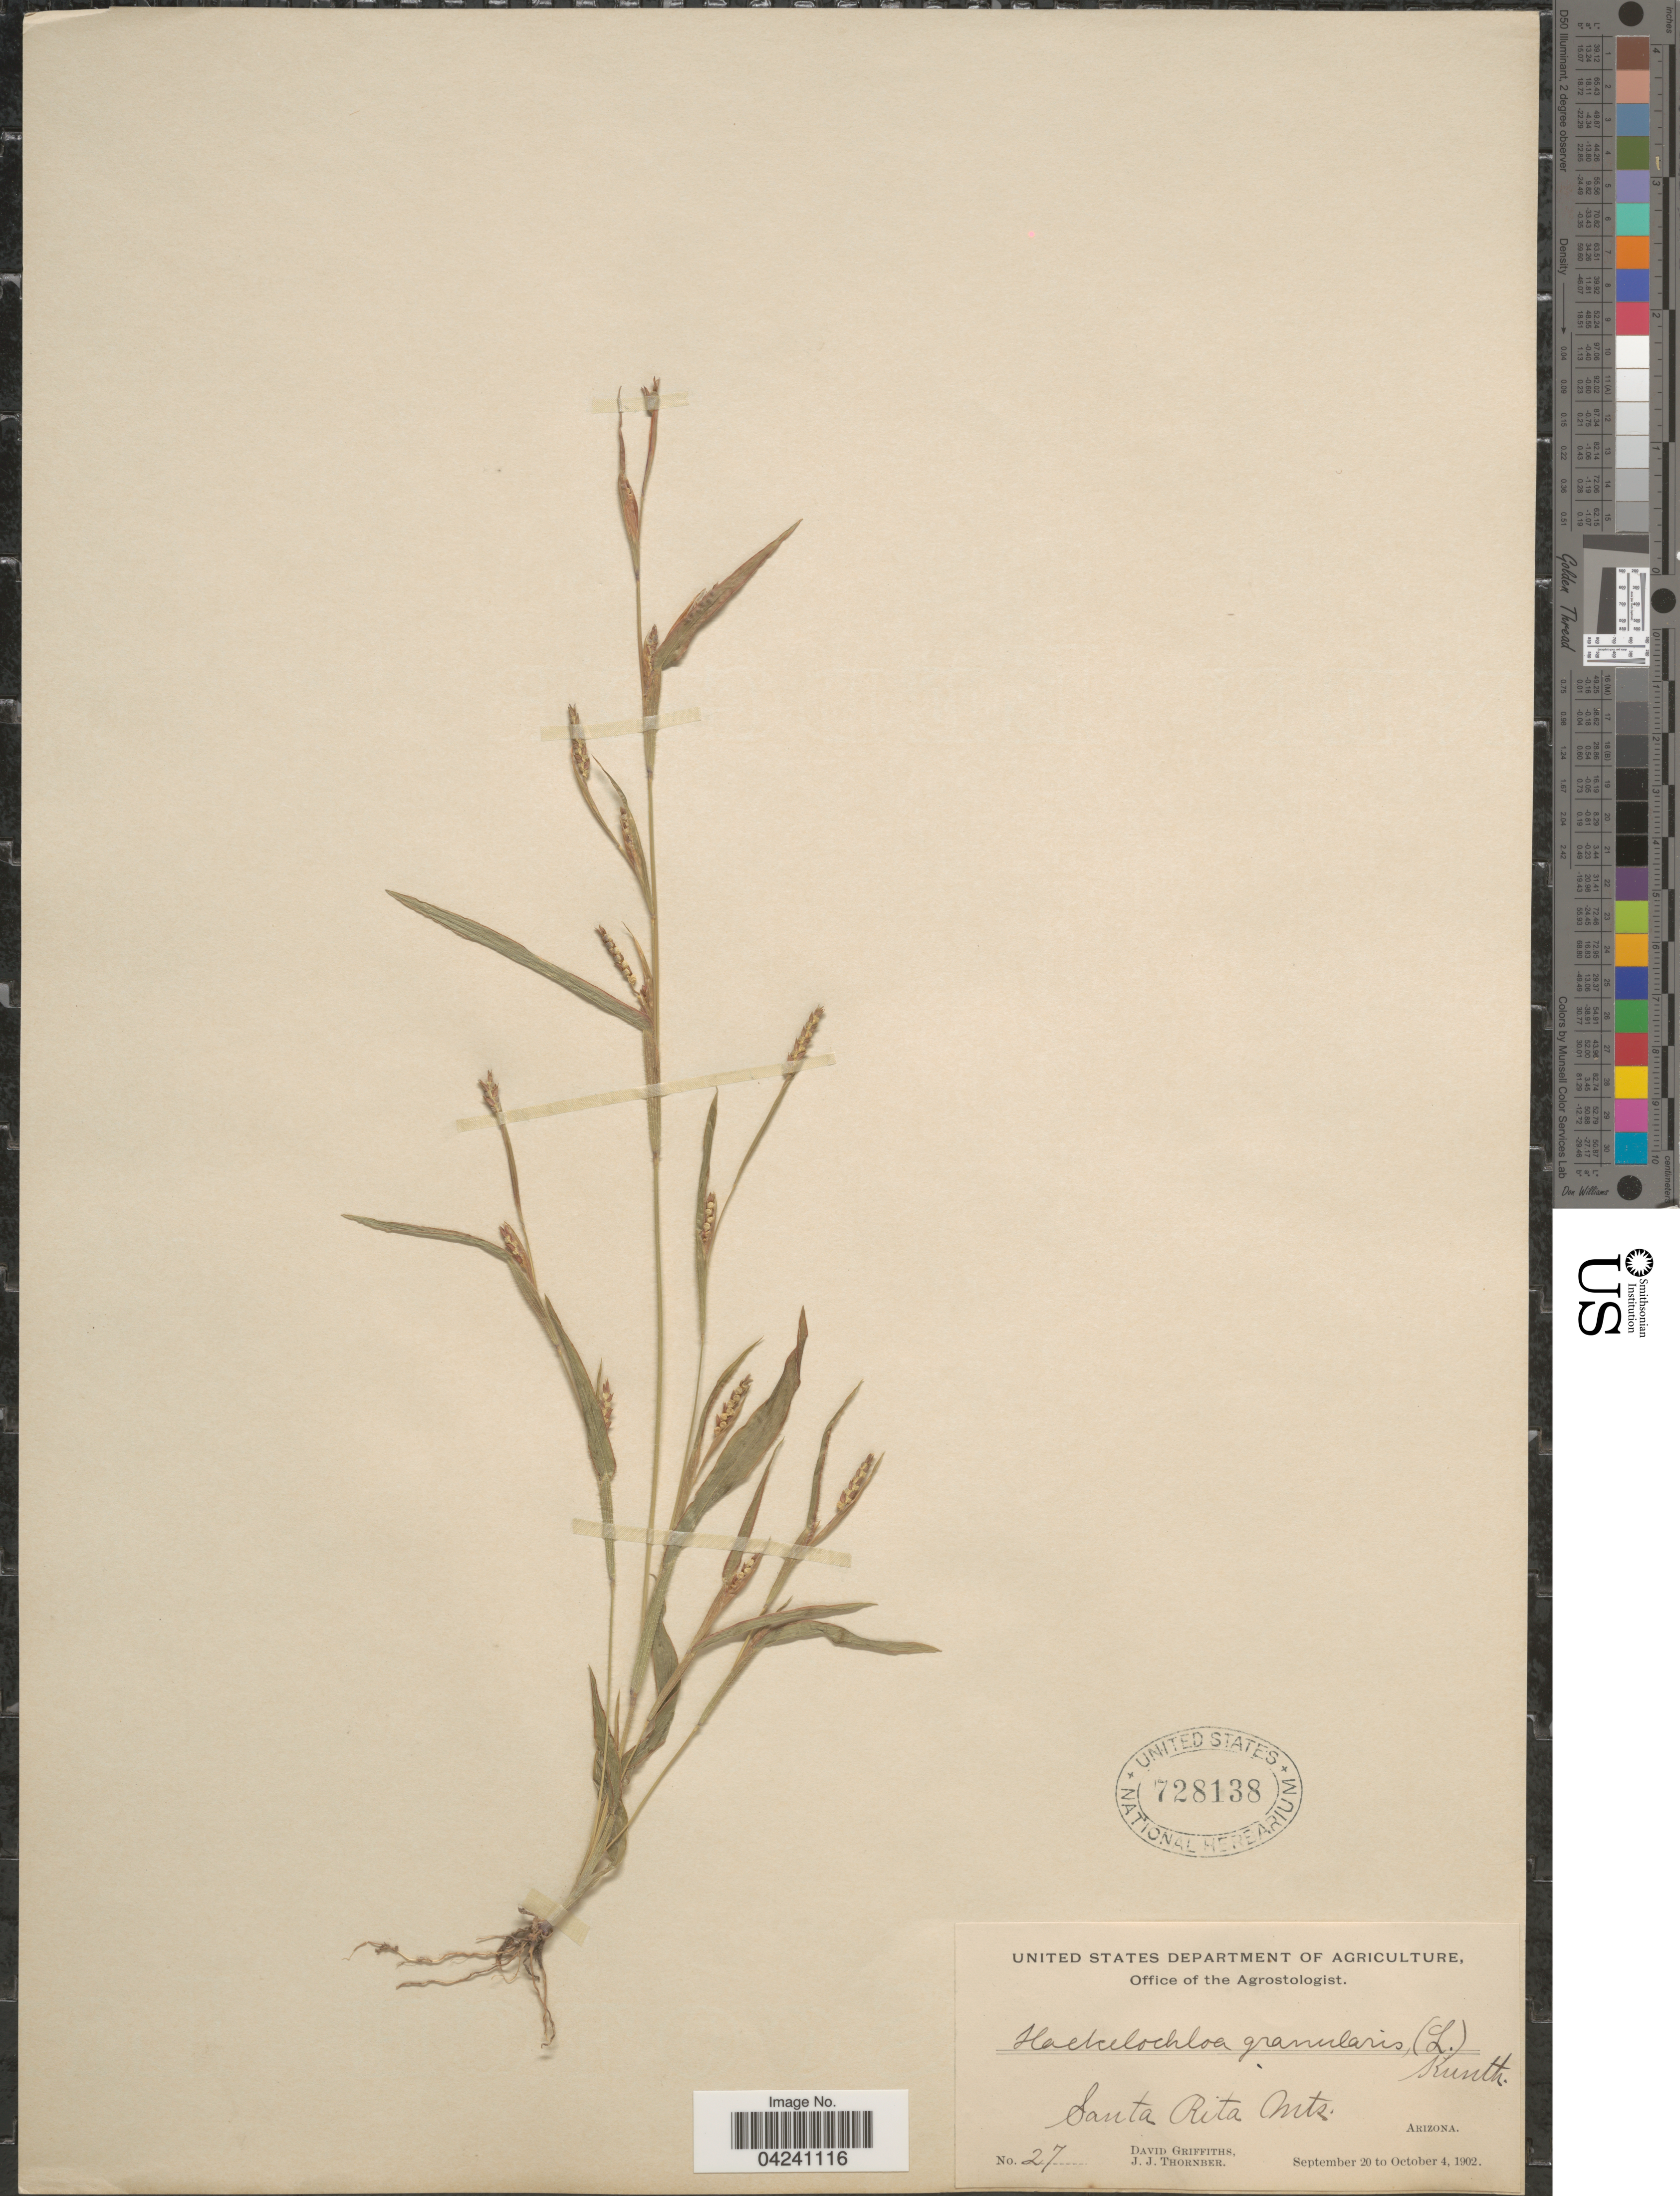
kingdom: Plantae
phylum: Tracheophyta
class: Liliopsida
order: Poales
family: Poaceae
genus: Hackelochloa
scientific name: Hackelochloa granularis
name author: (L.) Kuntze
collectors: D. Griffiths & J. Thornber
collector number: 27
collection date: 1902-09-20/1902-10-04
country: United States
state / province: Arizona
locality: Santa Rita Mts.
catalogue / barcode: US 728138